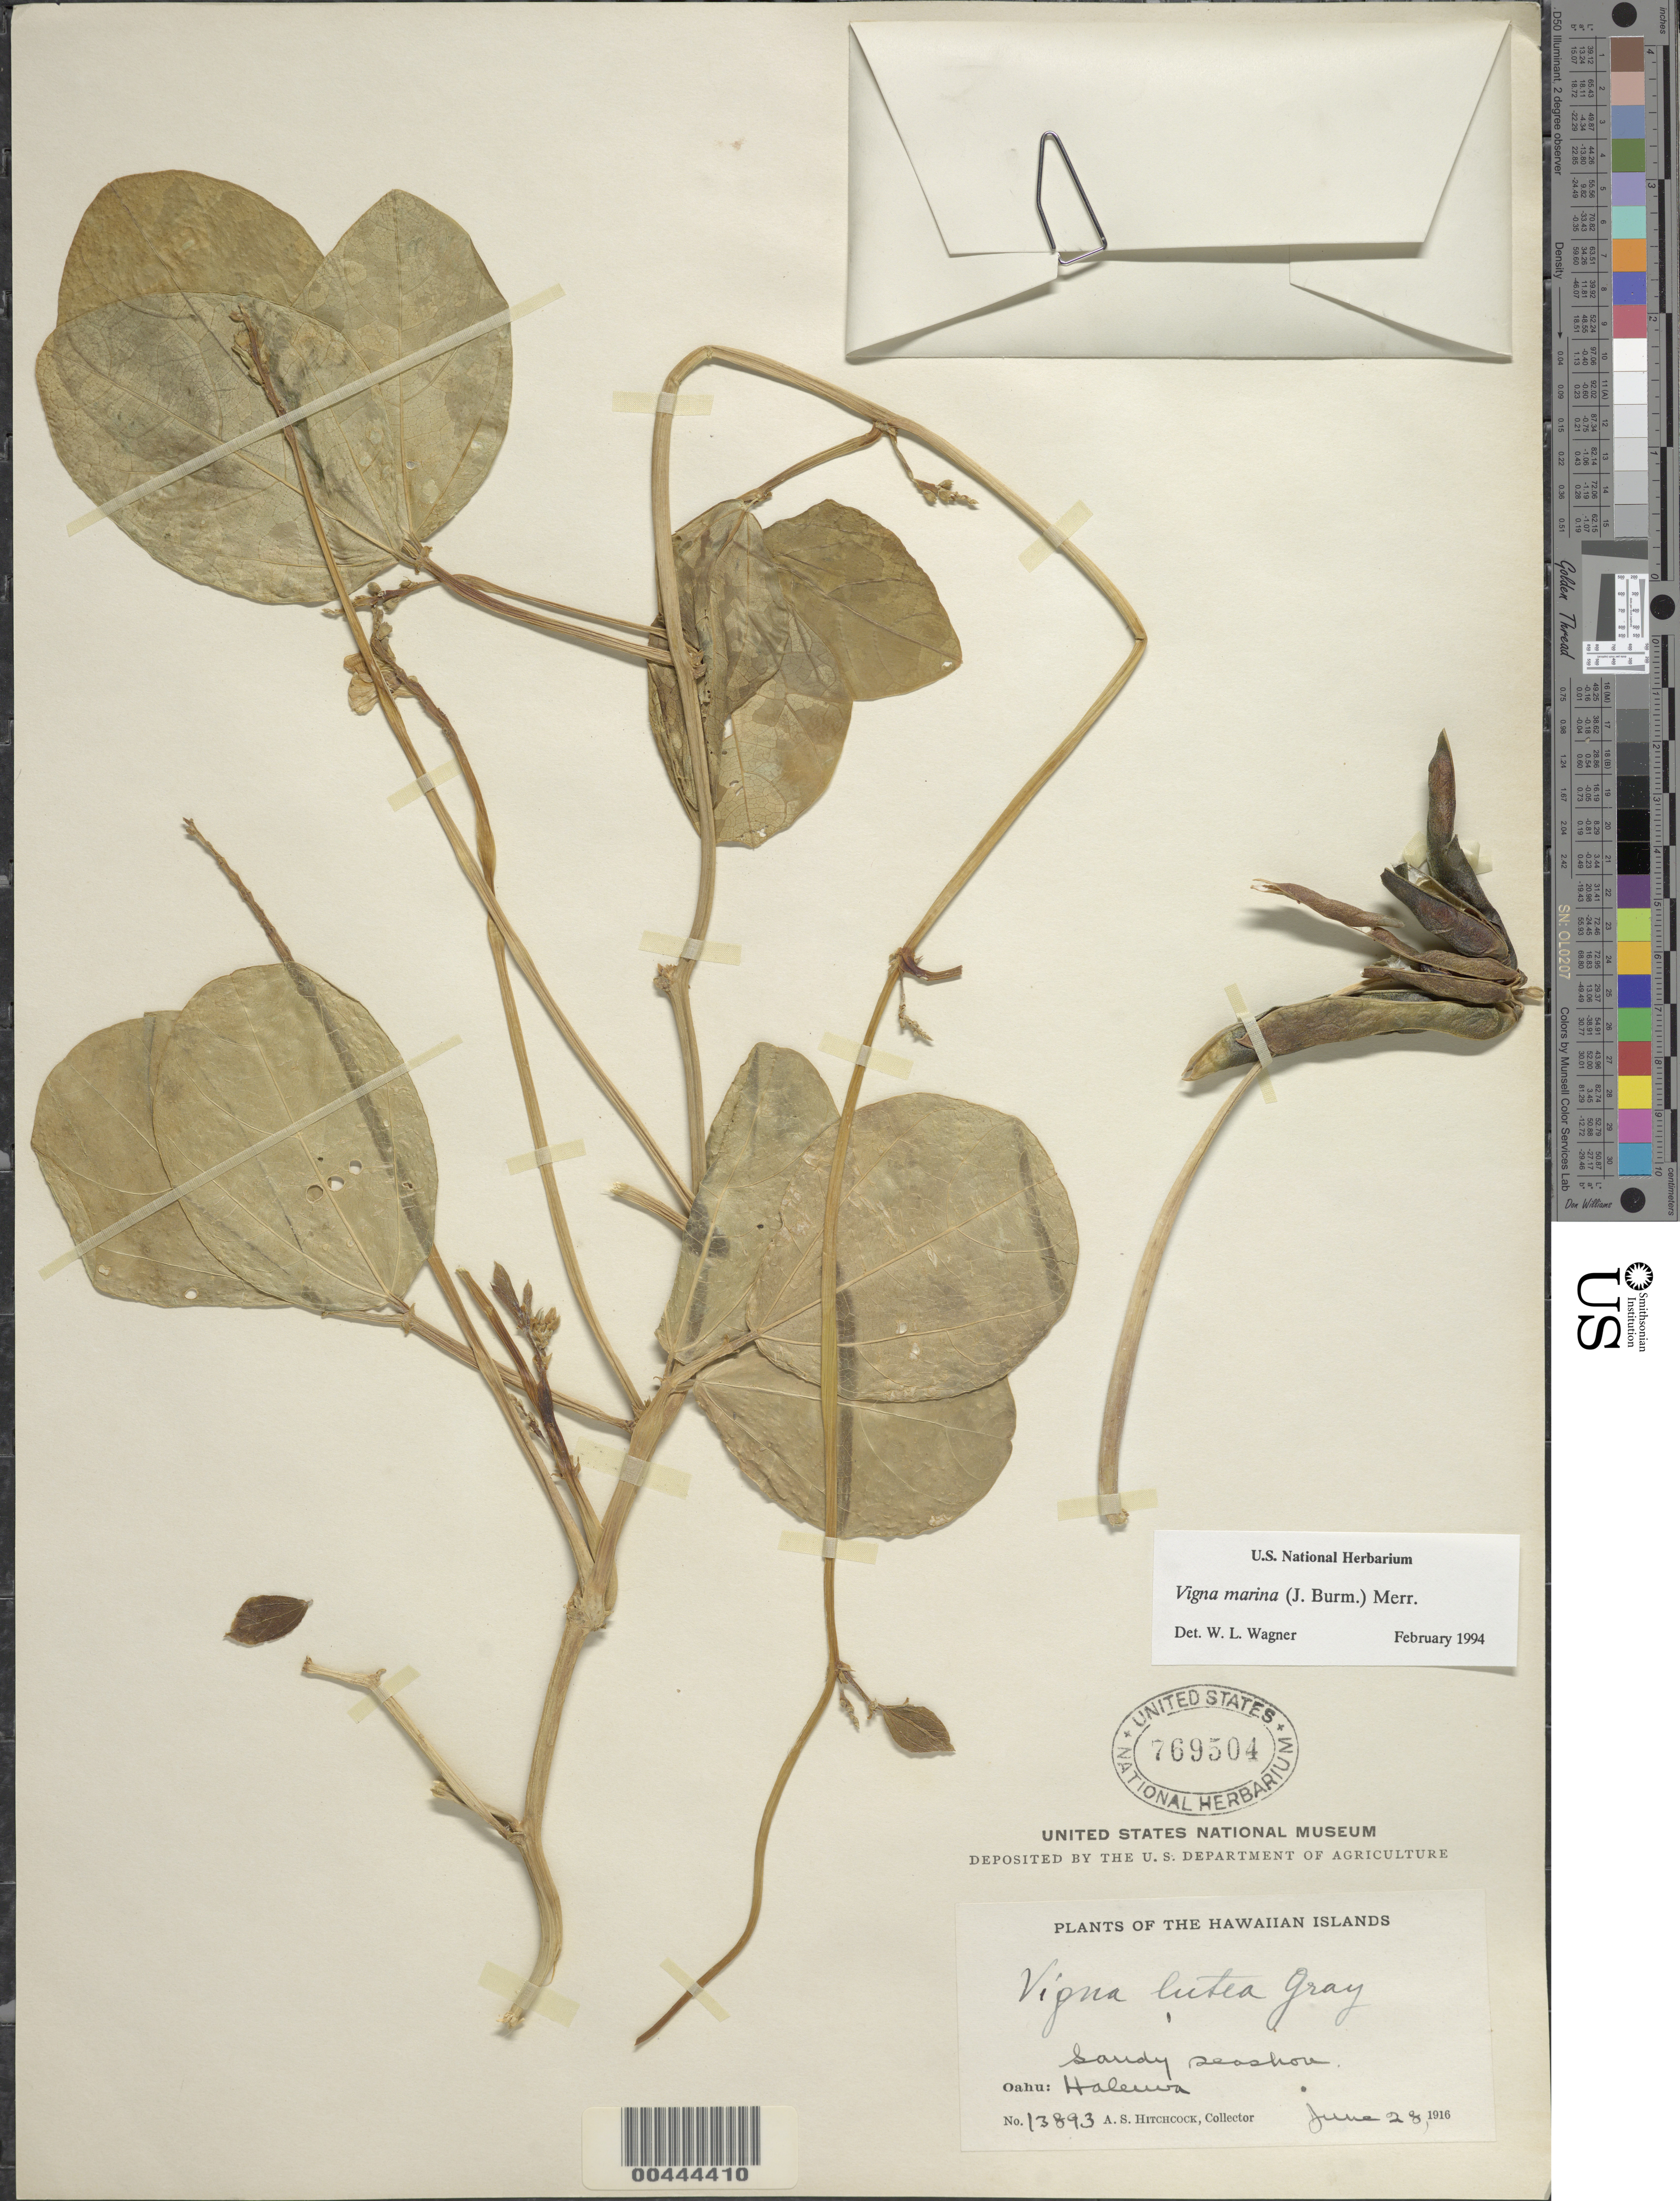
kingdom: Plantae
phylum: Tracheophyta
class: Magnoliopsida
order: Fabales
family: Fabaceae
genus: Vigna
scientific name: Vigna marina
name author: (Burm.) Merr.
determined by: Wagner, W. L., (BOT), Smithsonian Institution - National Museum of Natural History (UNITED STATES)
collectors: A. S. Hitchcock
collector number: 13893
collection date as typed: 28 Jun 1916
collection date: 1916-06-28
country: United States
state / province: Hawaii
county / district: Honolulu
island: Oahu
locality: Halewa, sandy seashore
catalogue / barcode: US 769504